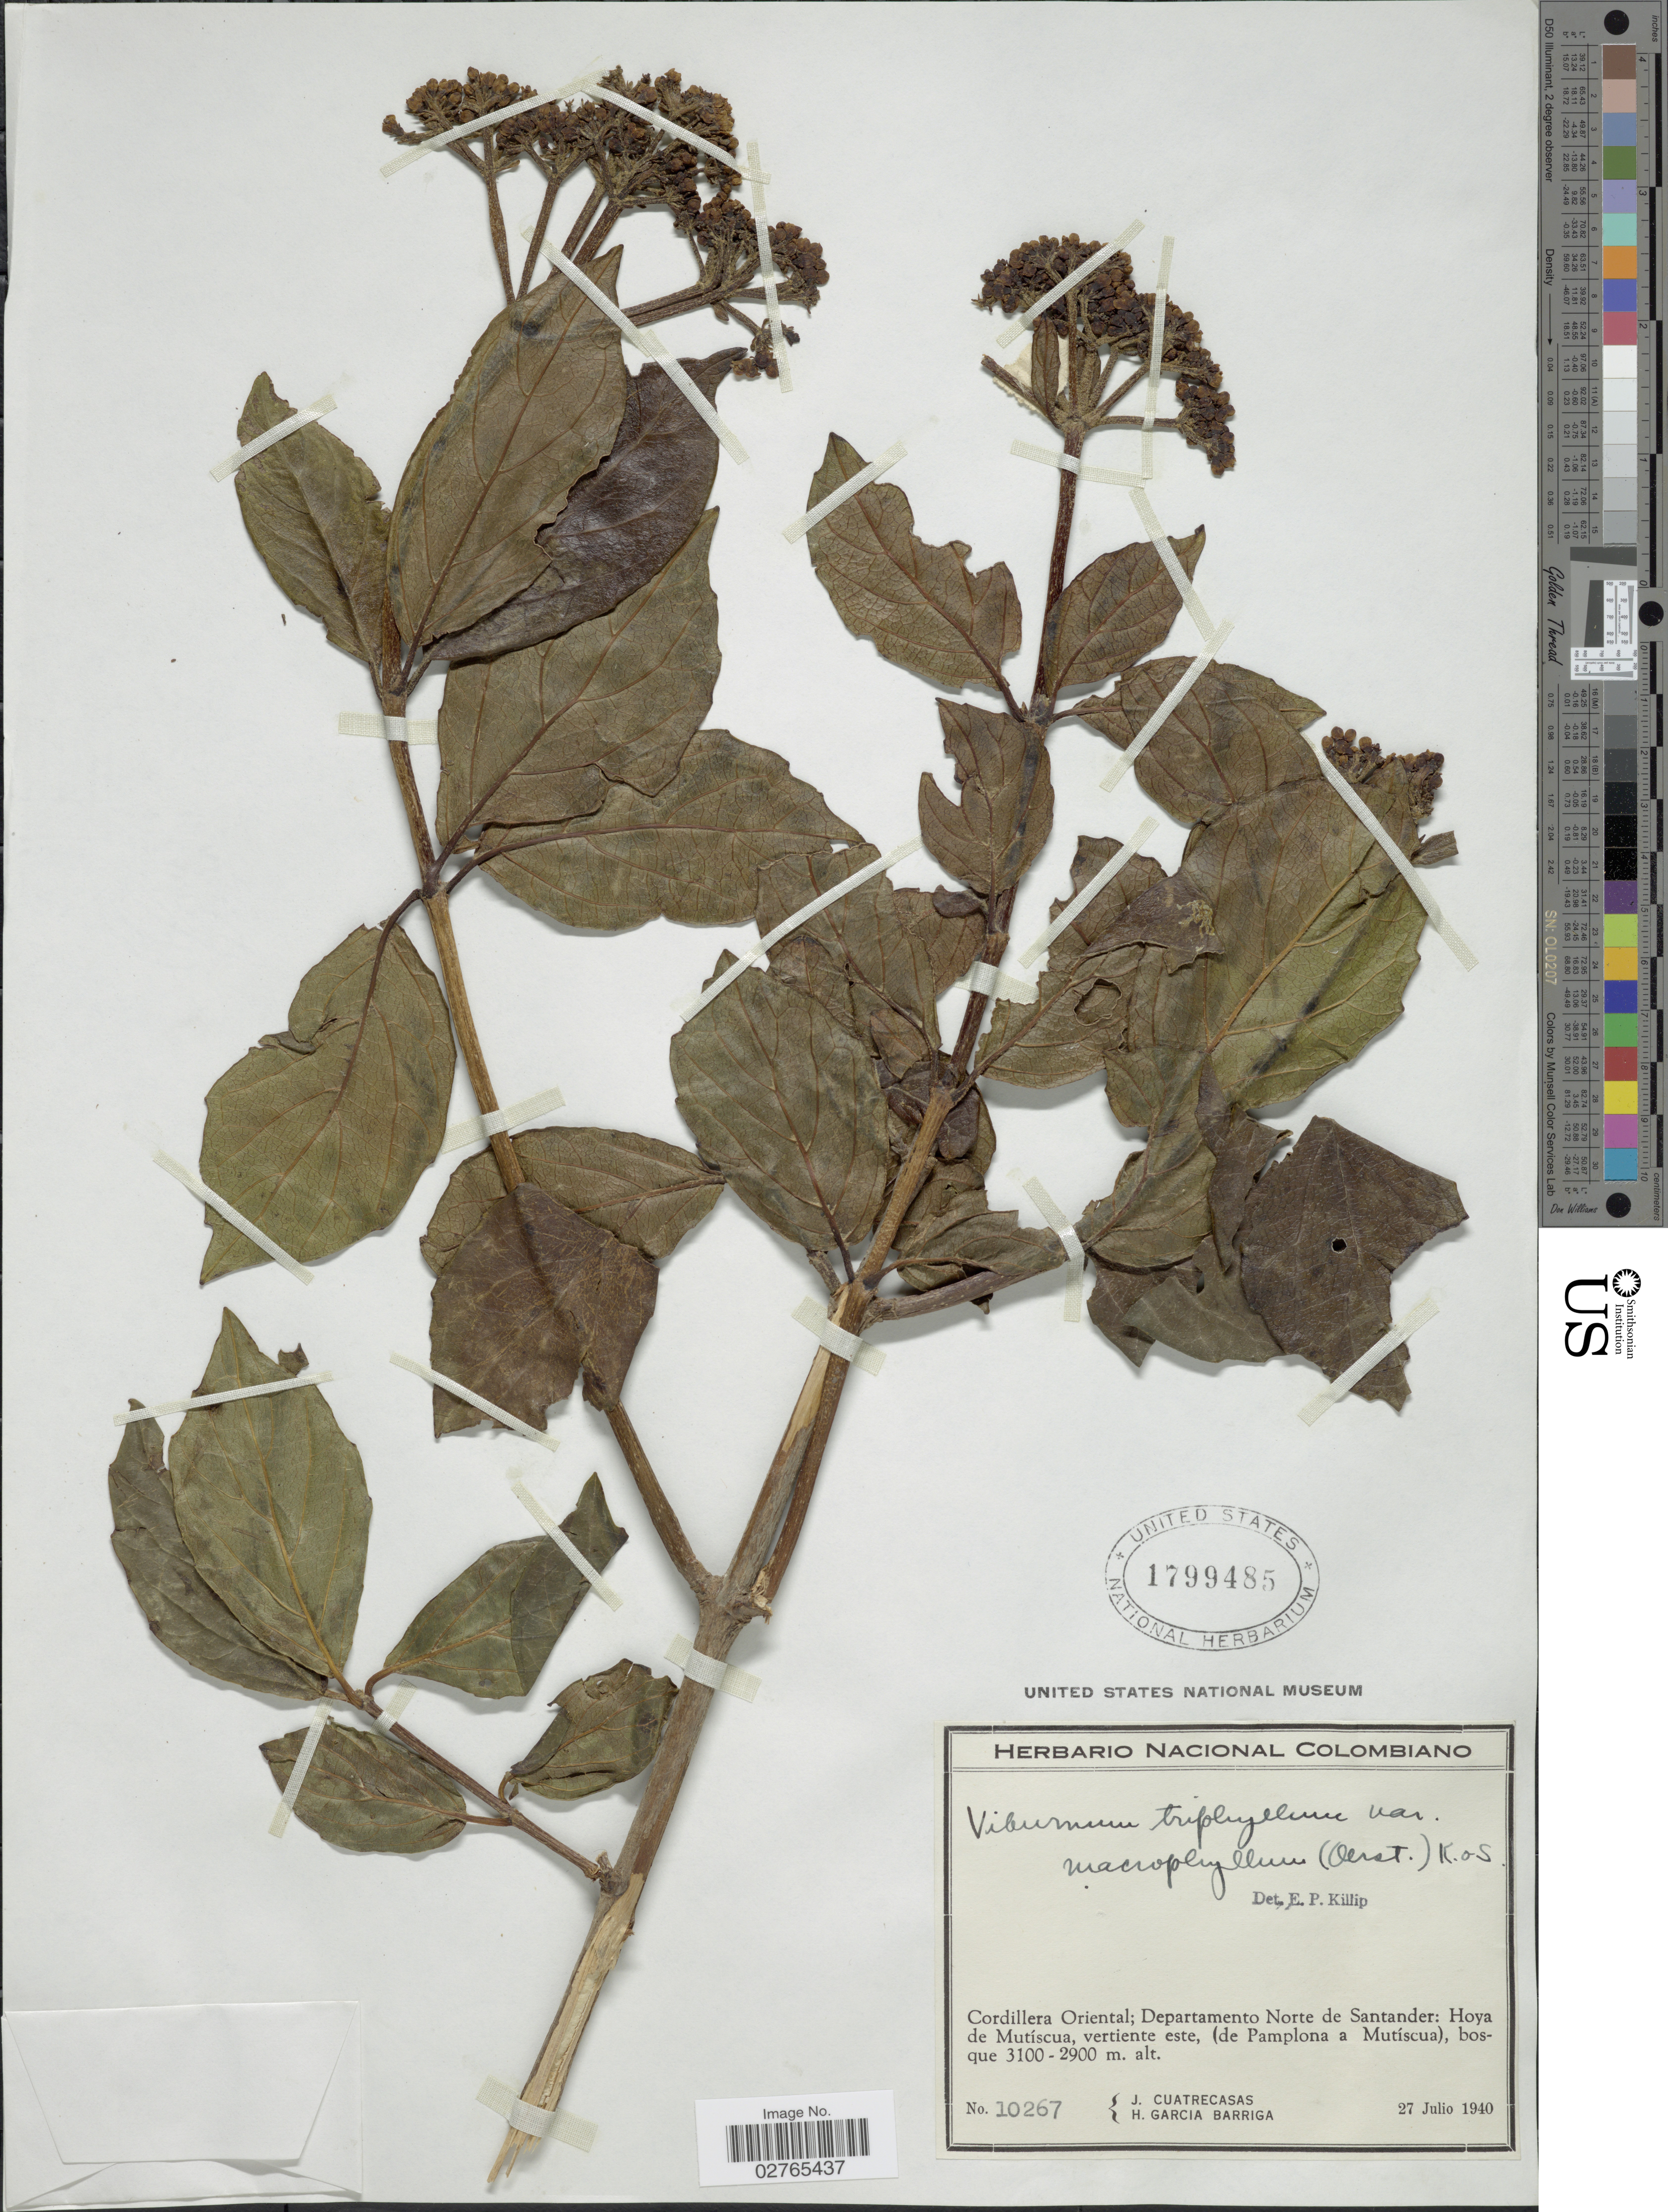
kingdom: Plantae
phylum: Tracheophyta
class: Magnoliopsida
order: Dipsacales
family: Viburnaceae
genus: Viburnum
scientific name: Viburnum triphyllum f. macrophyllum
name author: (Oerst.) Killip & A.C. Sm.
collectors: J. Cuatrecasas & H. García Barriga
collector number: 10267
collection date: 1940-07-27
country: Colombia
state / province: Norte de Santander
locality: Cordillera Oriental; Departamento Norte de Santander: Hoya de Mutíscua, vertiente este, (de Pamplona a Mutíscua).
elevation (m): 2900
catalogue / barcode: US 1799485